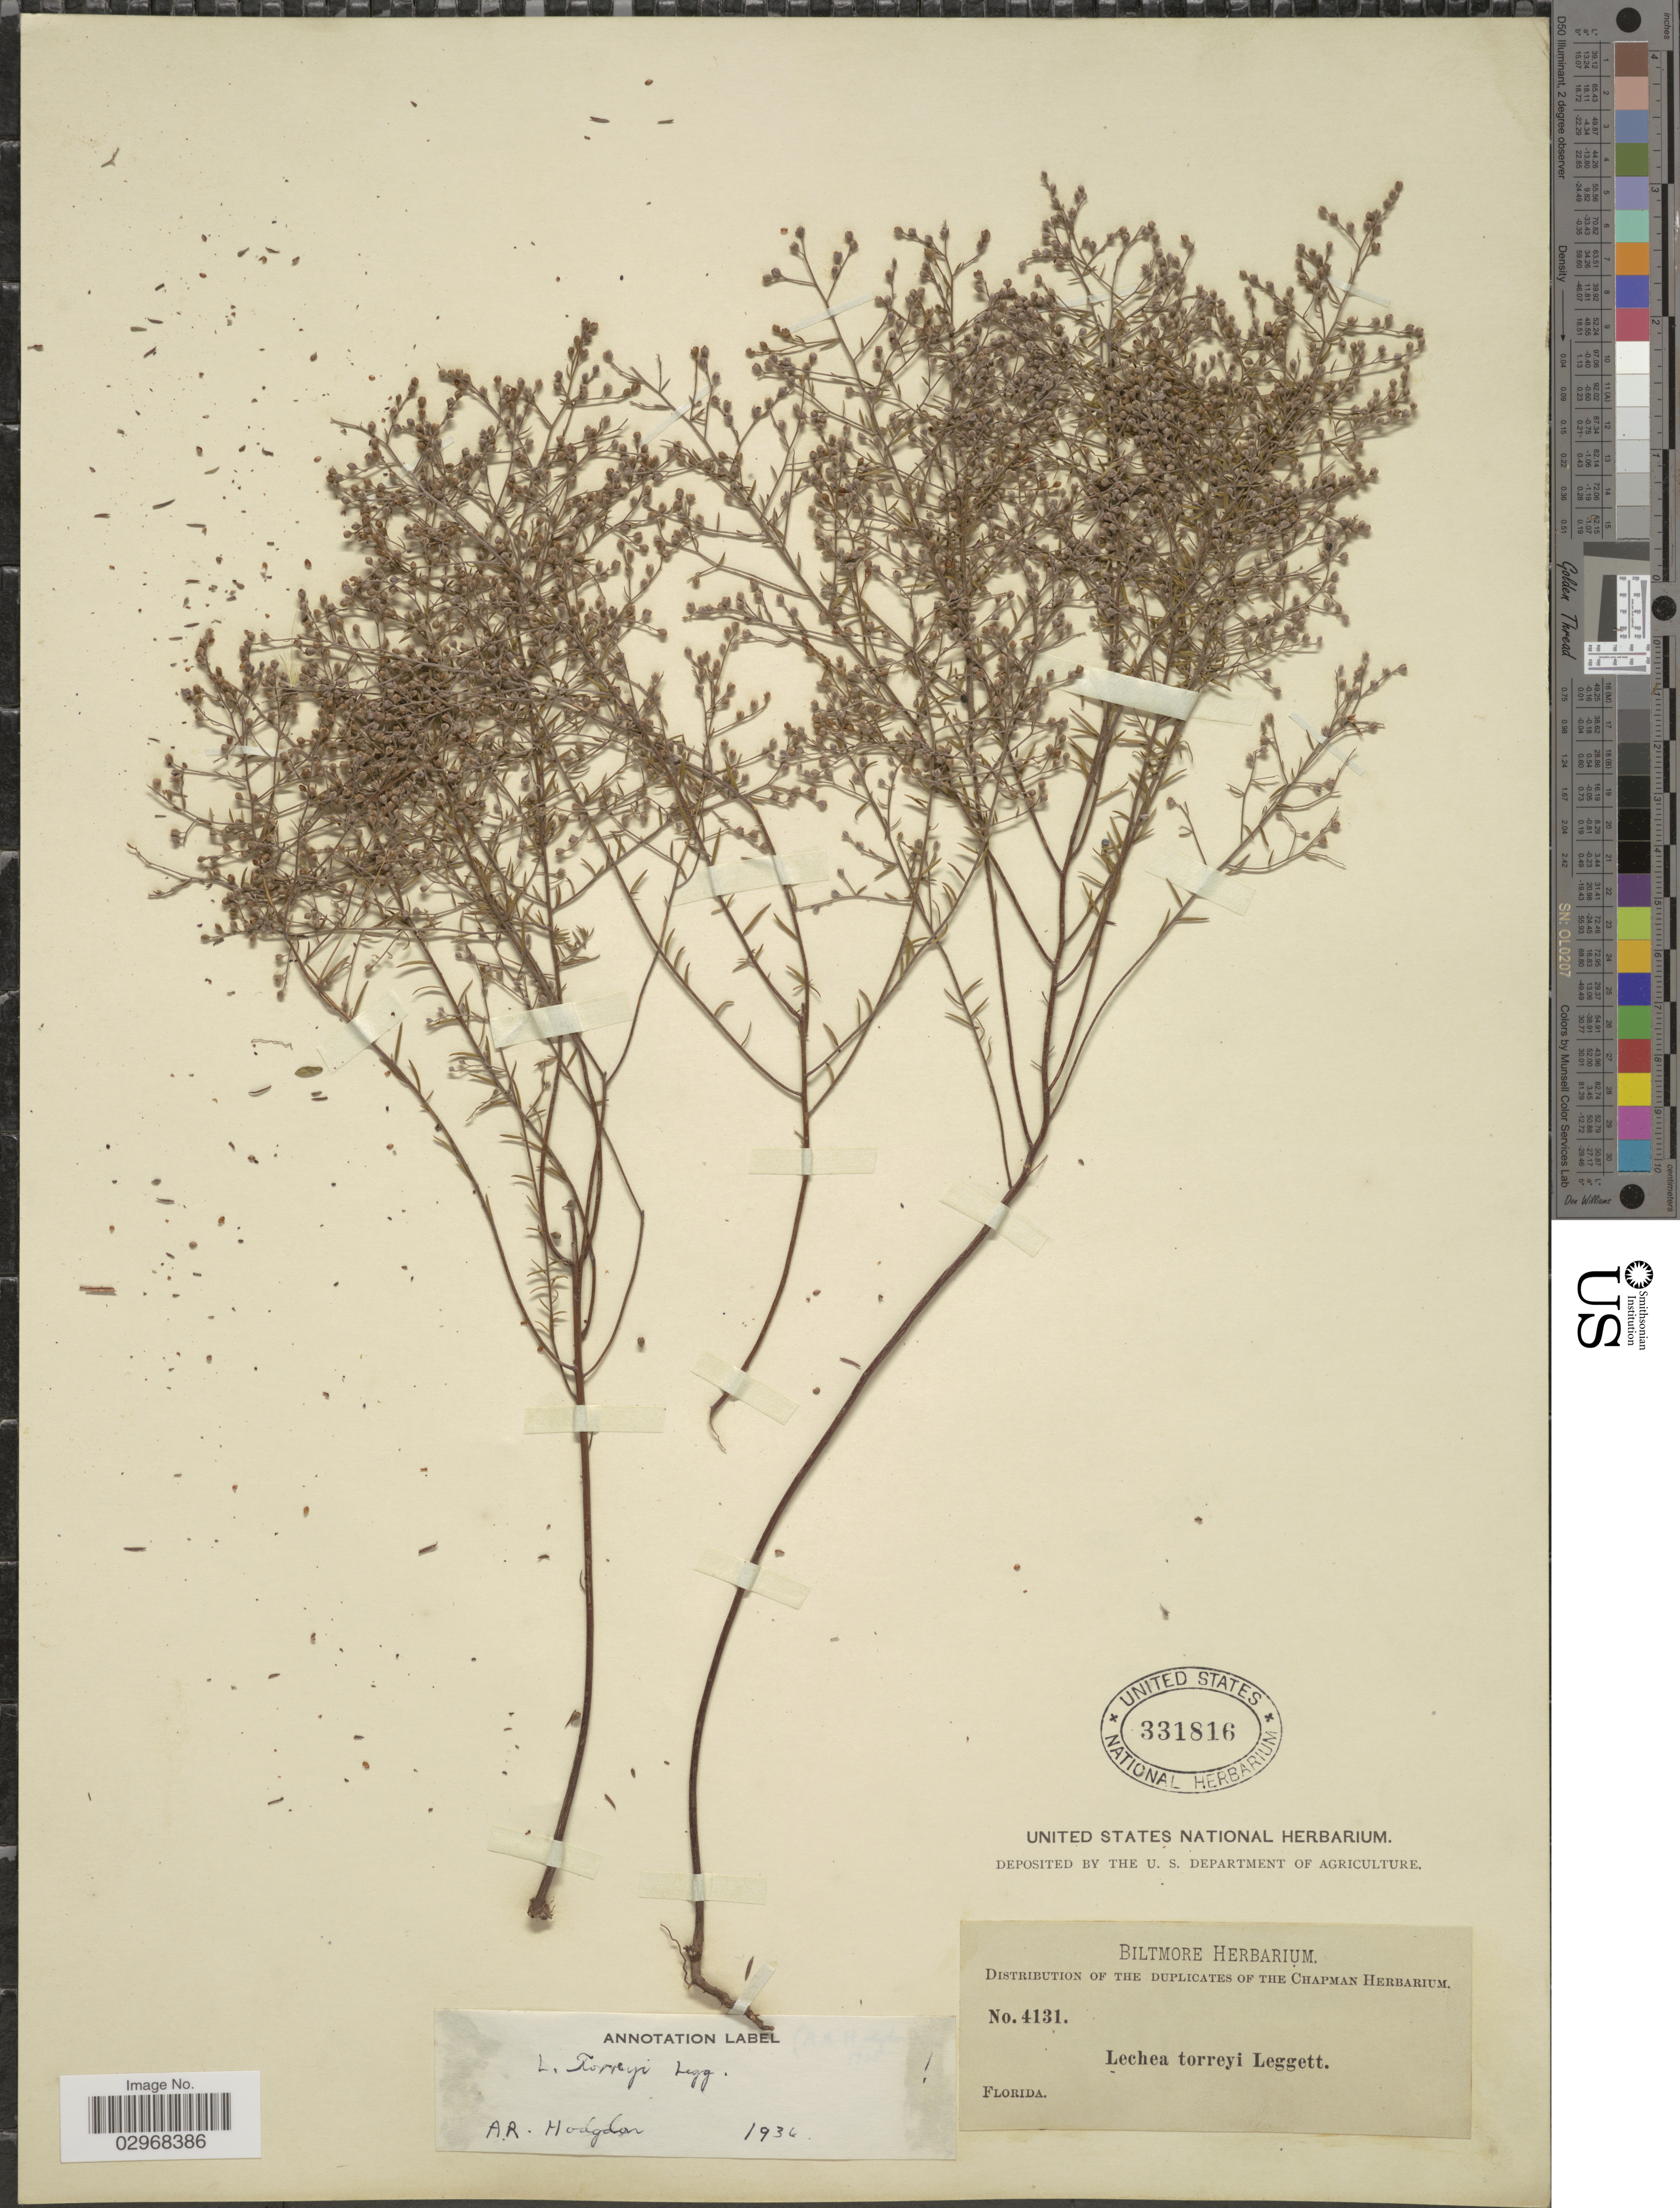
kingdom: Plantae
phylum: Tracheophyta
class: Magnoliopsida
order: Malvales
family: Cistaceae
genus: Lechea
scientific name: Lechea torreyi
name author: (Chapm.) Legg. ex Britton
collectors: ex herb. Biltmore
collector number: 4131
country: United States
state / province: Florida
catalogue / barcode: US 331816